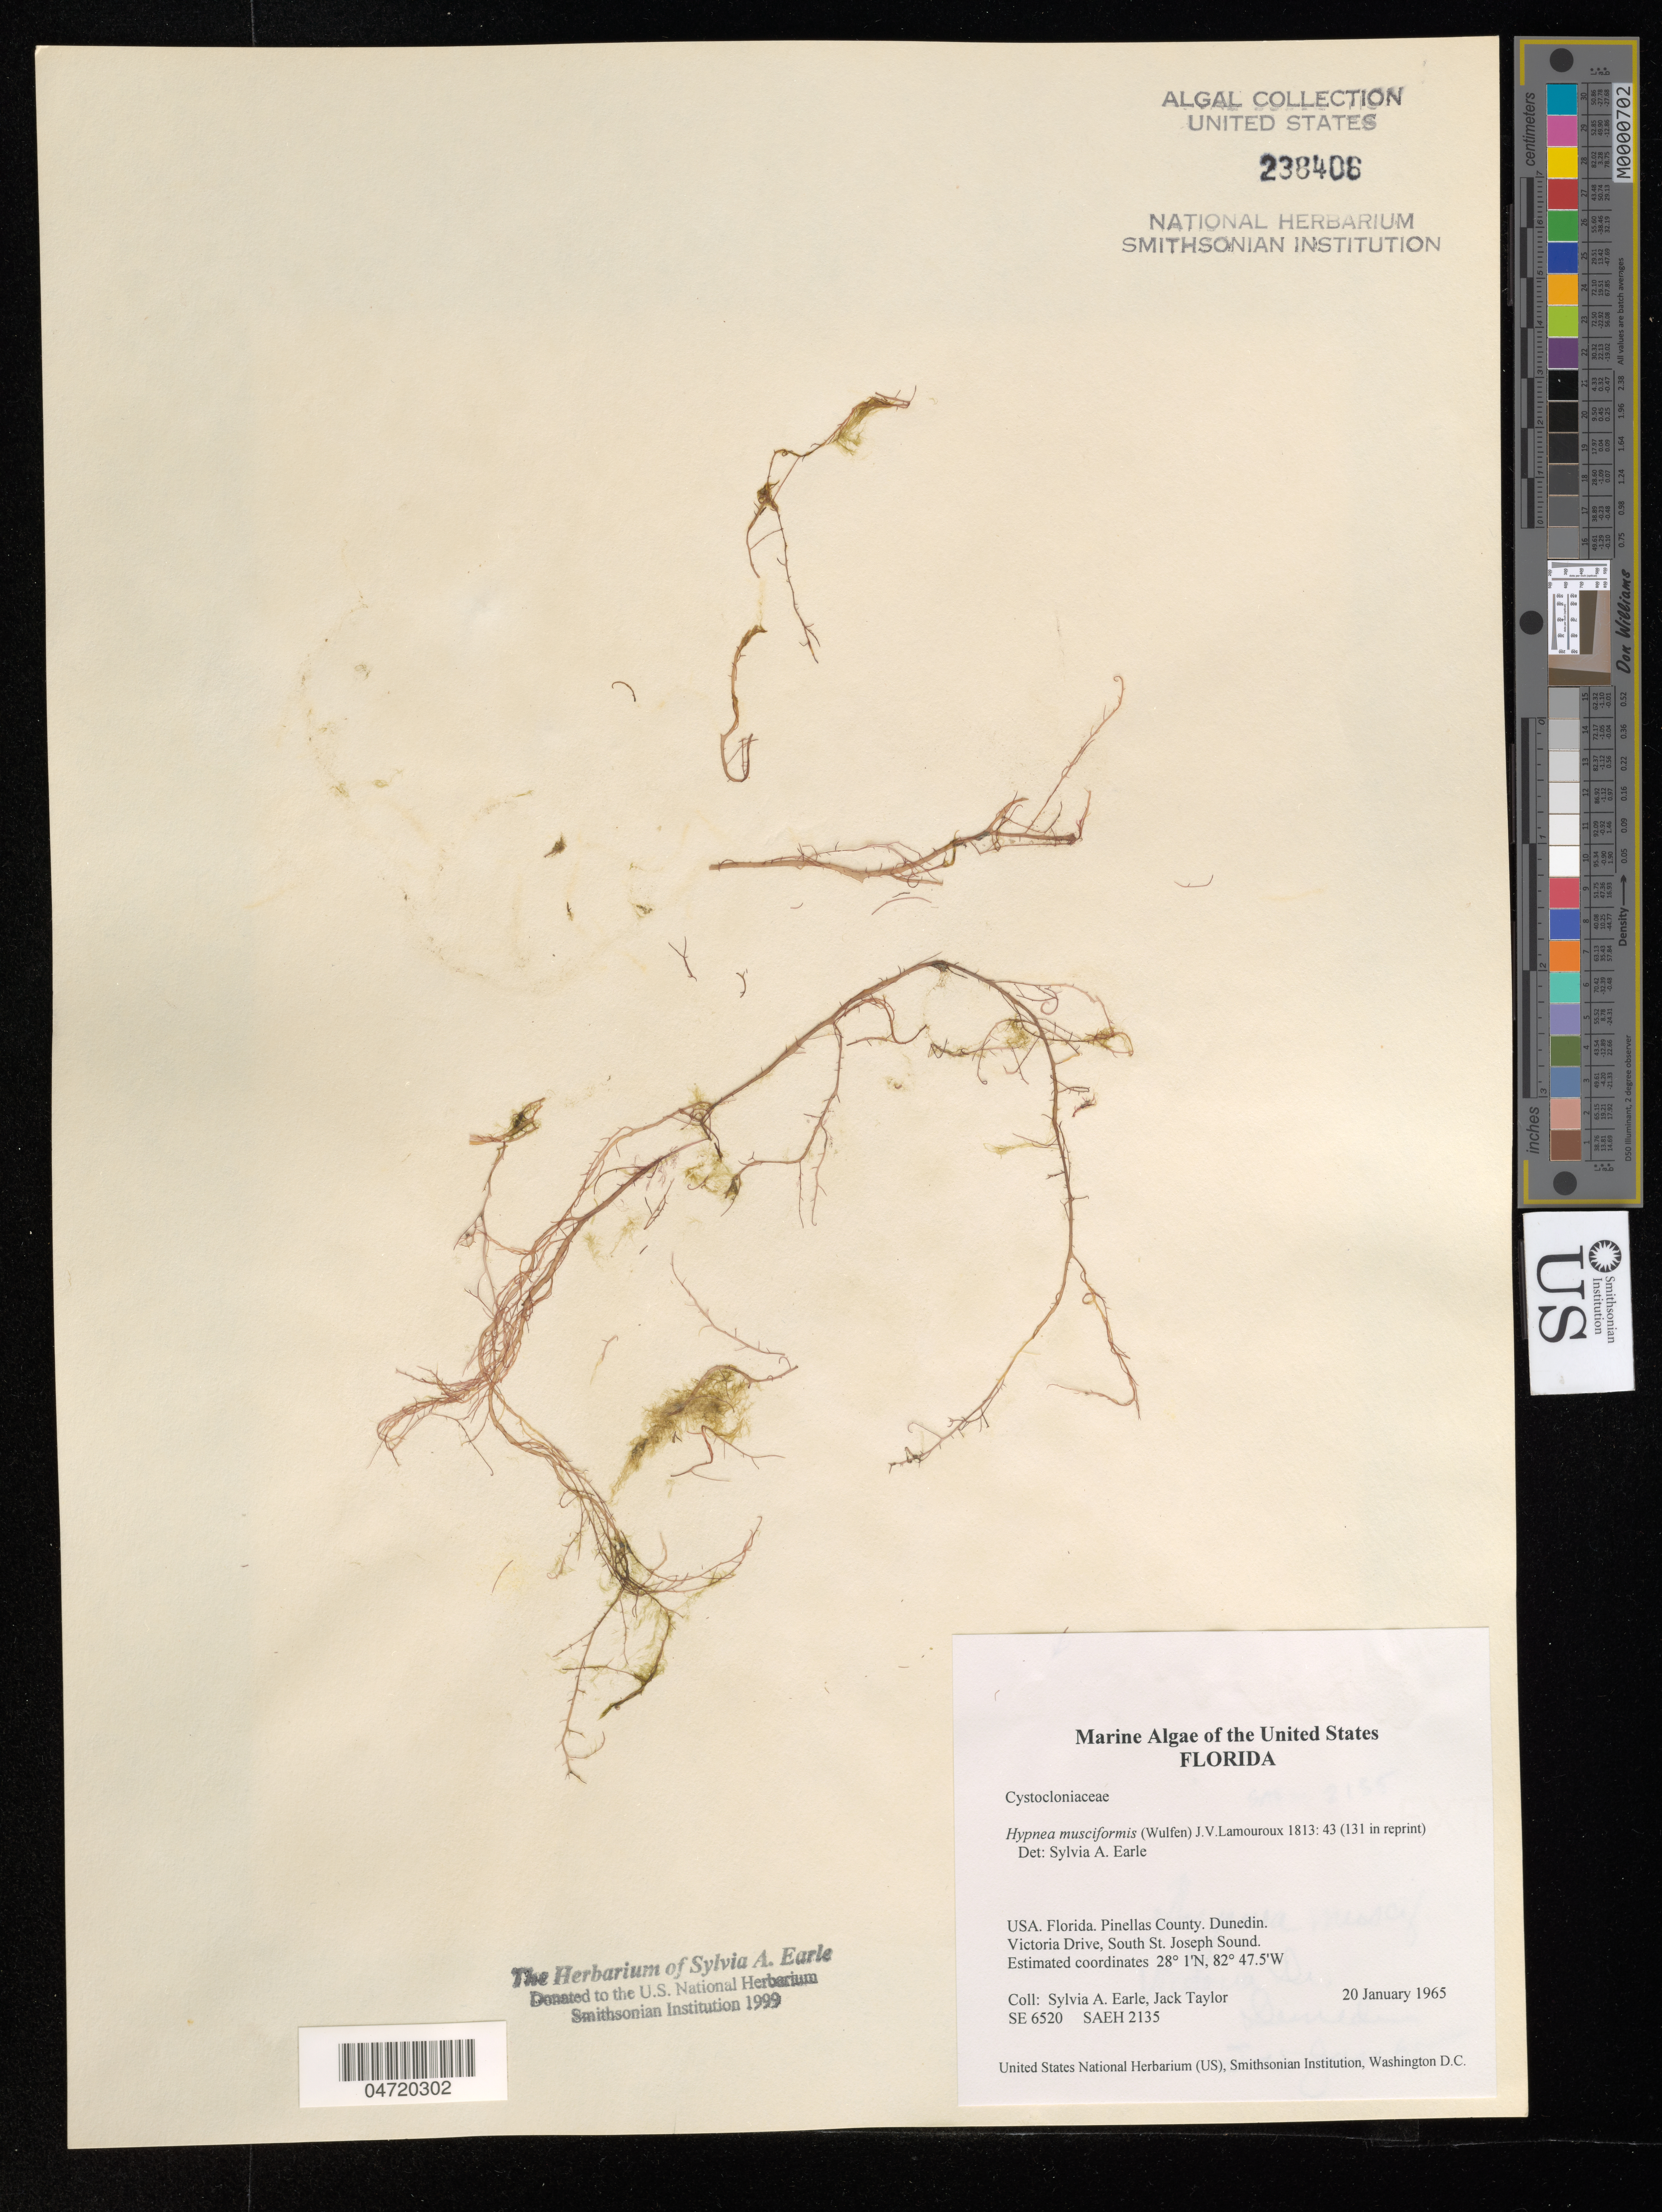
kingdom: Plantae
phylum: Rhodophyta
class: Florideophyceae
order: Gigartinales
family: Cystocloniaceae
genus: Hypnea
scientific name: Hypnea musciformis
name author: (Wulfen) J.V.Lamouroux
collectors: S. A. Earle & J. Taylor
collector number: SE6520/SAEH2135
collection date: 1965-01-20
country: United States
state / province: Florida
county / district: Pinellas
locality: Pinellas County. Dunedin. Victoria Drive, South St. Joseph Sound.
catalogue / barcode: US 238406